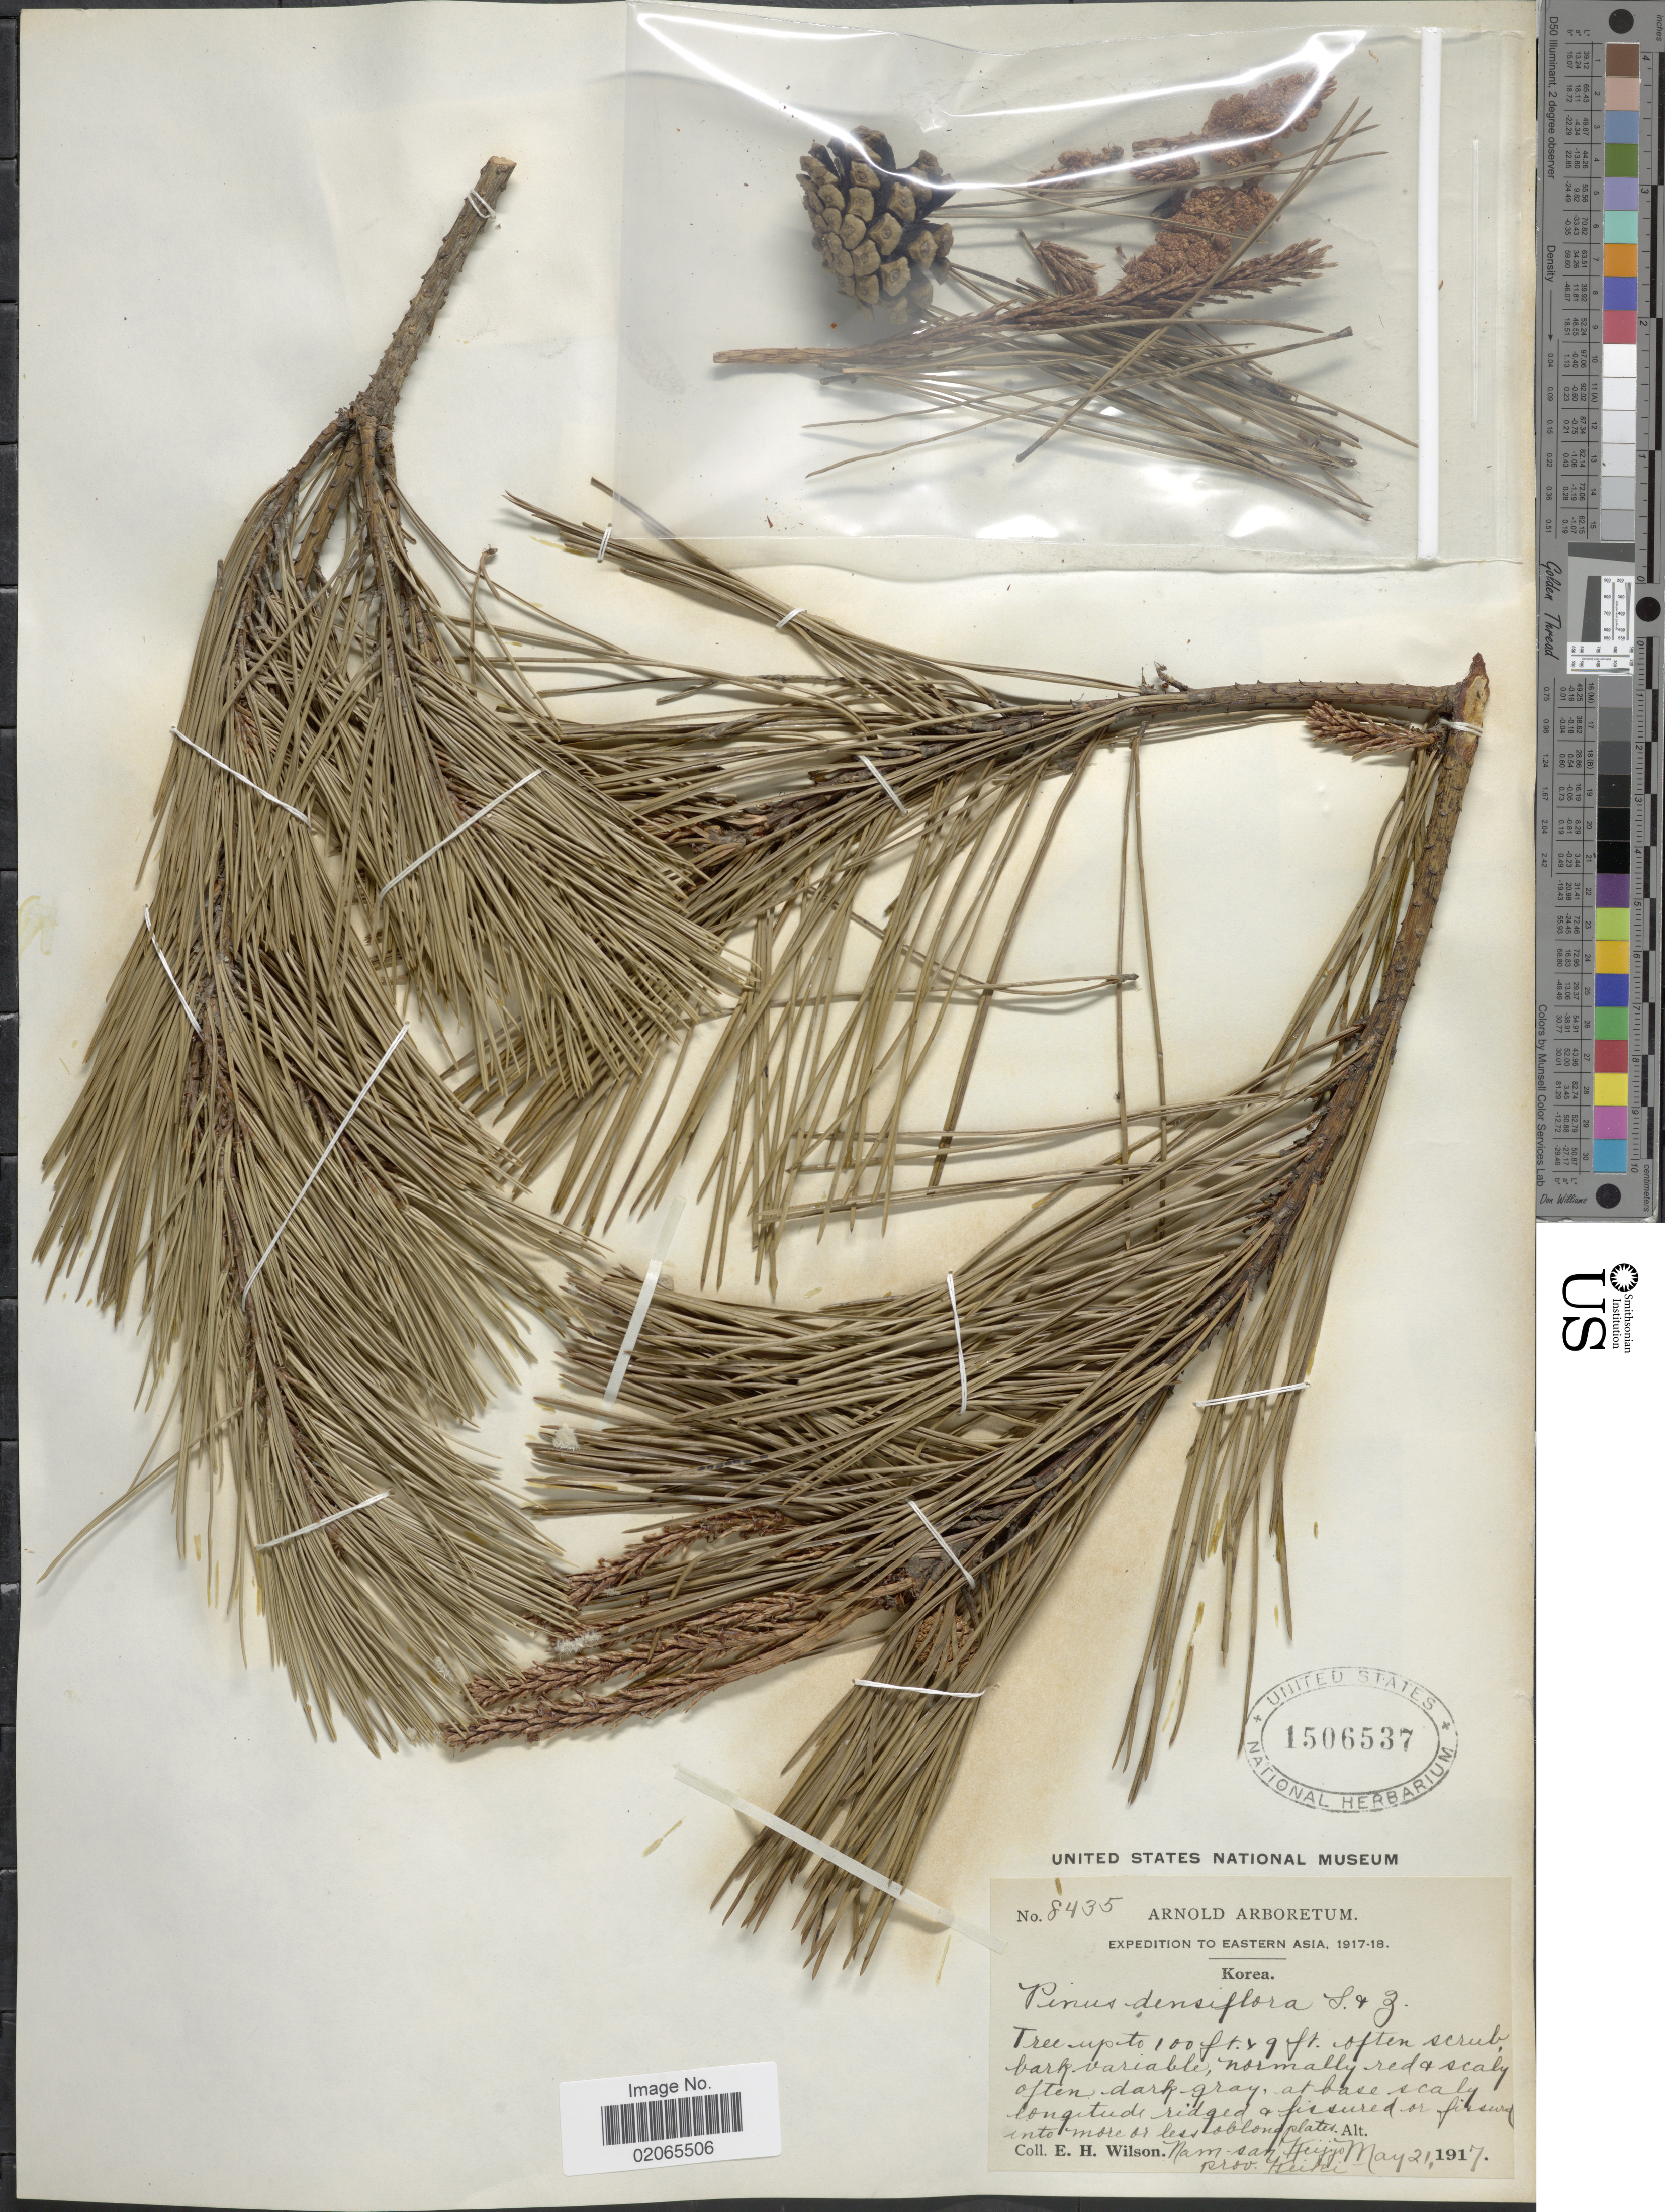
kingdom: Plantae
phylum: Tracheophyta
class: Pinopsida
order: Pinales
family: Pinaceae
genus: Pinus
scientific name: Pinus densiflora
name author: Siebold & Zucc.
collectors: E. Wilson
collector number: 8435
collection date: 1917-05-21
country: South Korea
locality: Eastern Asia, Nam-san Keijyo, Prov. Keiki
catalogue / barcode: US 1506537